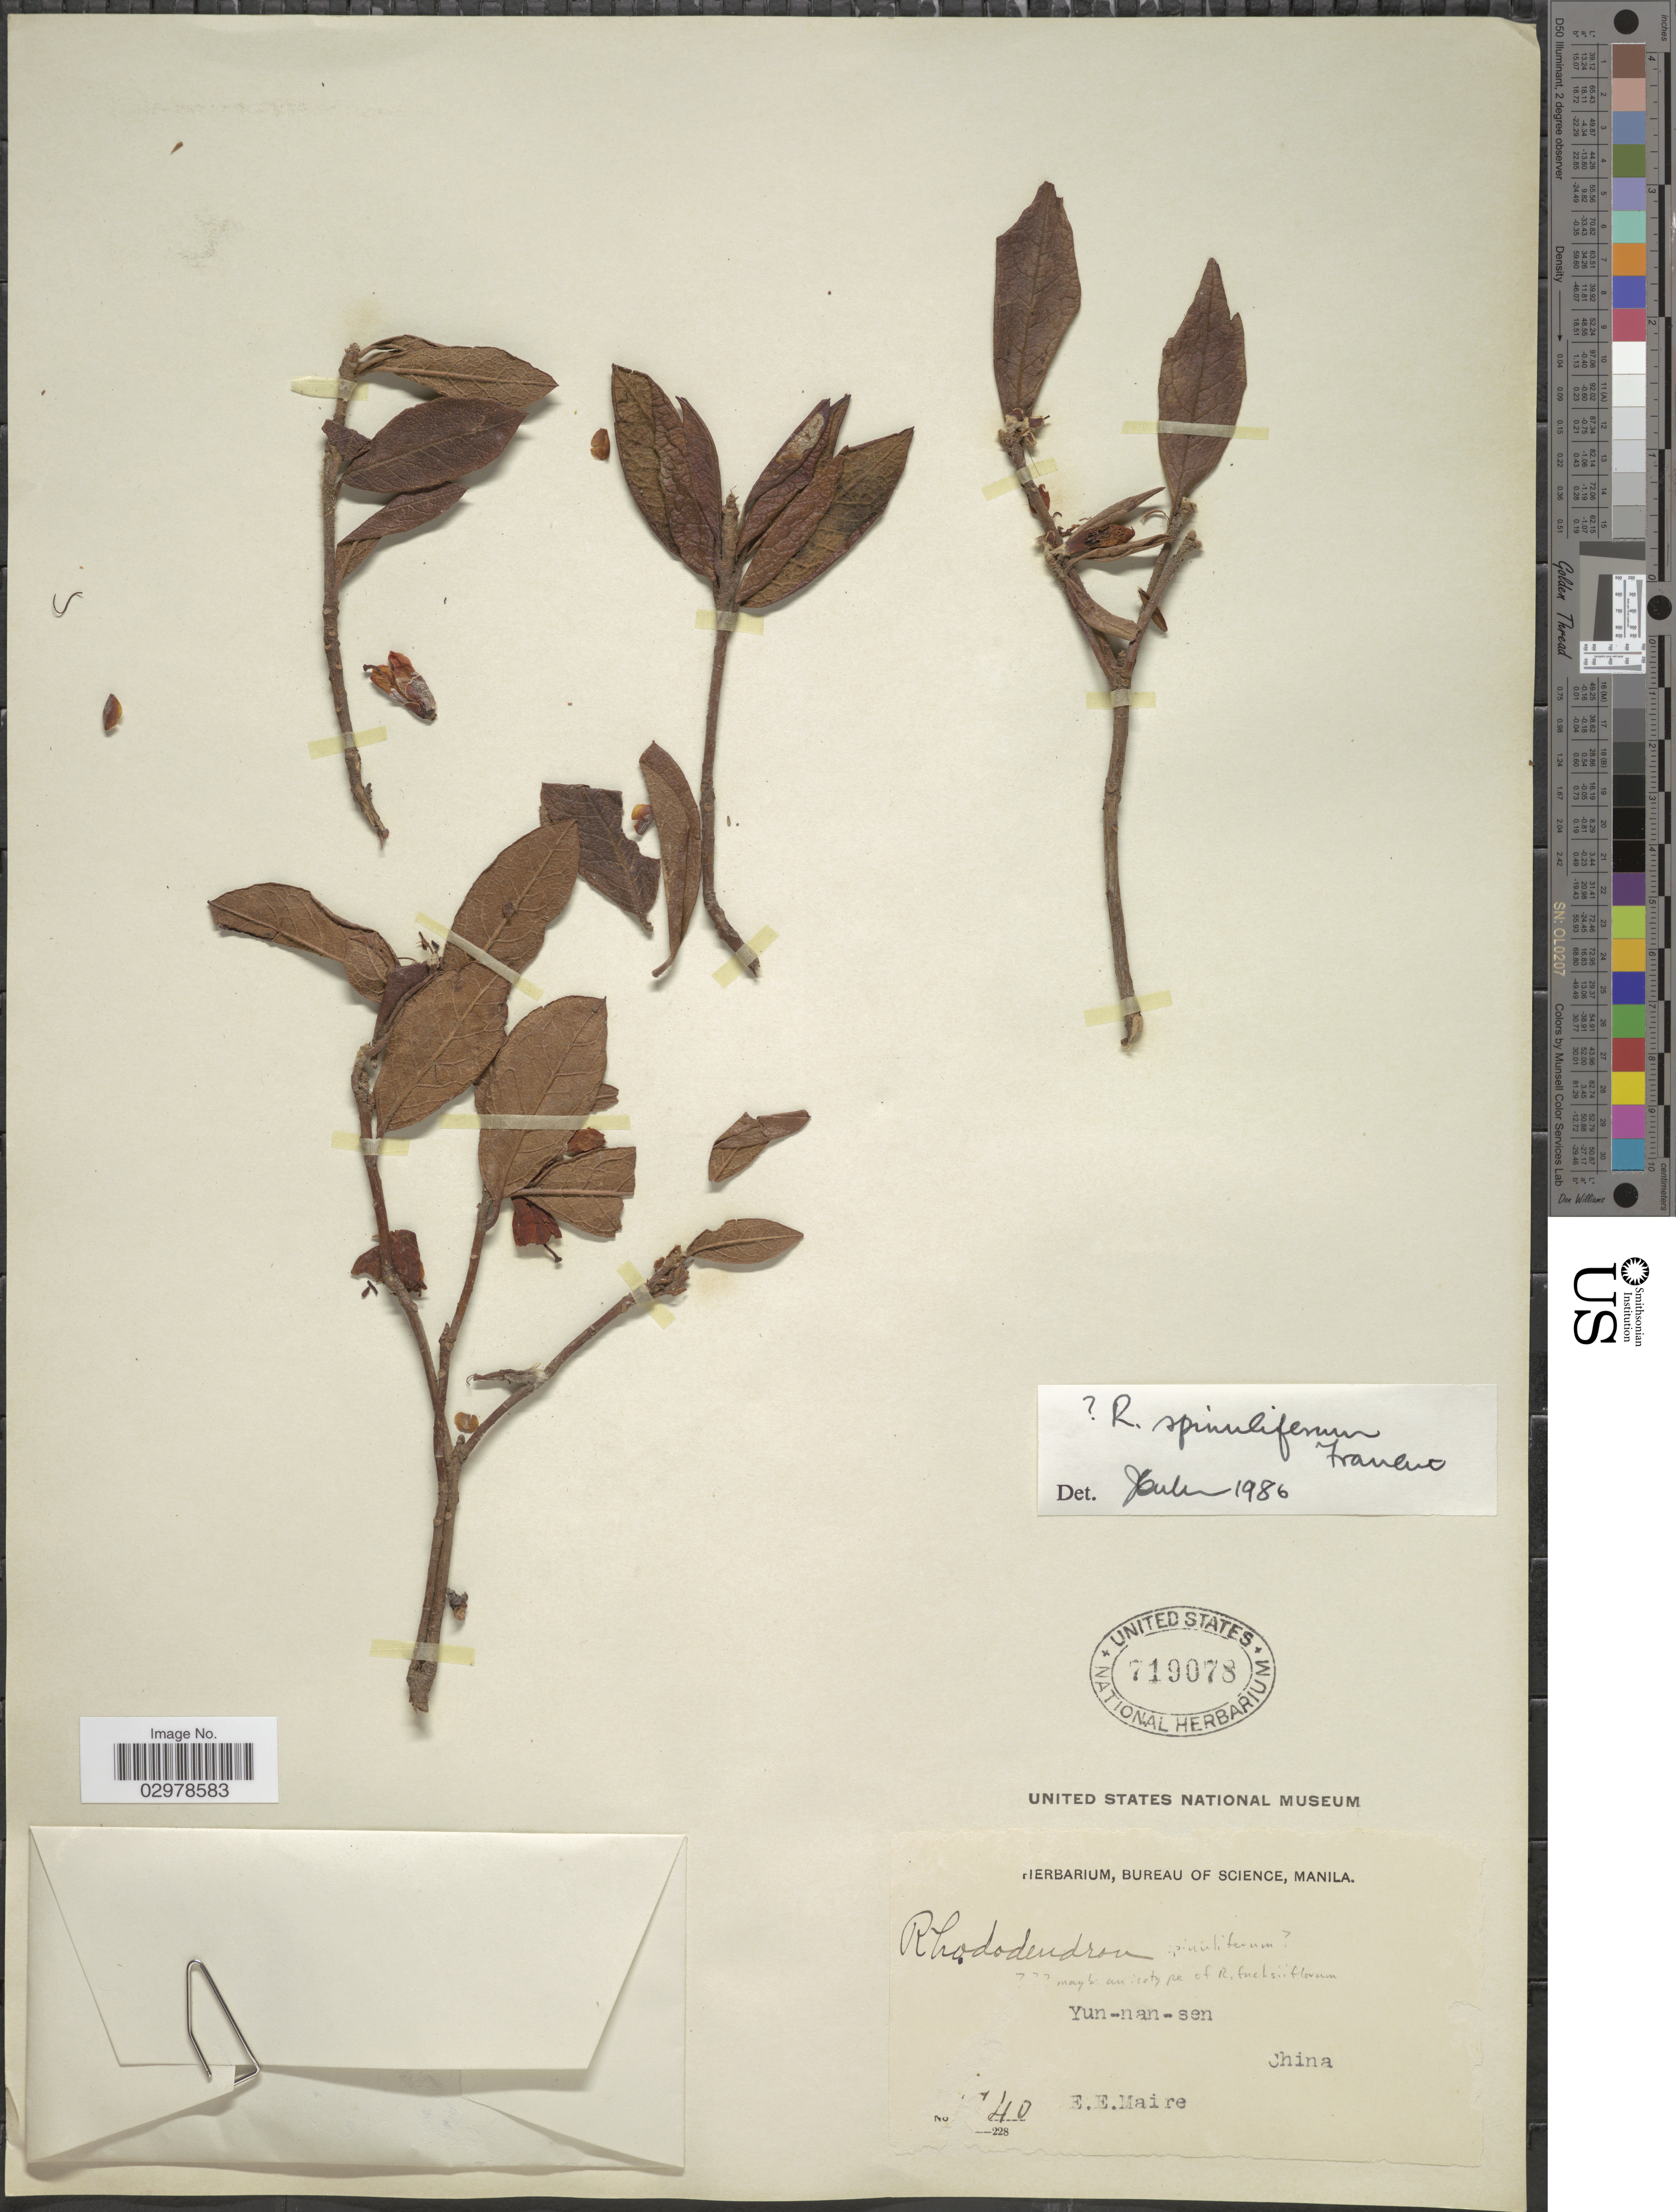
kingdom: Plantae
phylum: Tracheophyta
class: Magnoliopsida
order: Ericales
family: Ericaceae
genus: Rhododendron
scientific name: Rhododendron spinuliferum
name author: Franch.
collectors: E. E. Maire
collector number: !40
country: China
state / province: Yunnan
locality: Yun-nan-sen.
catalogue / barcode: US 719078